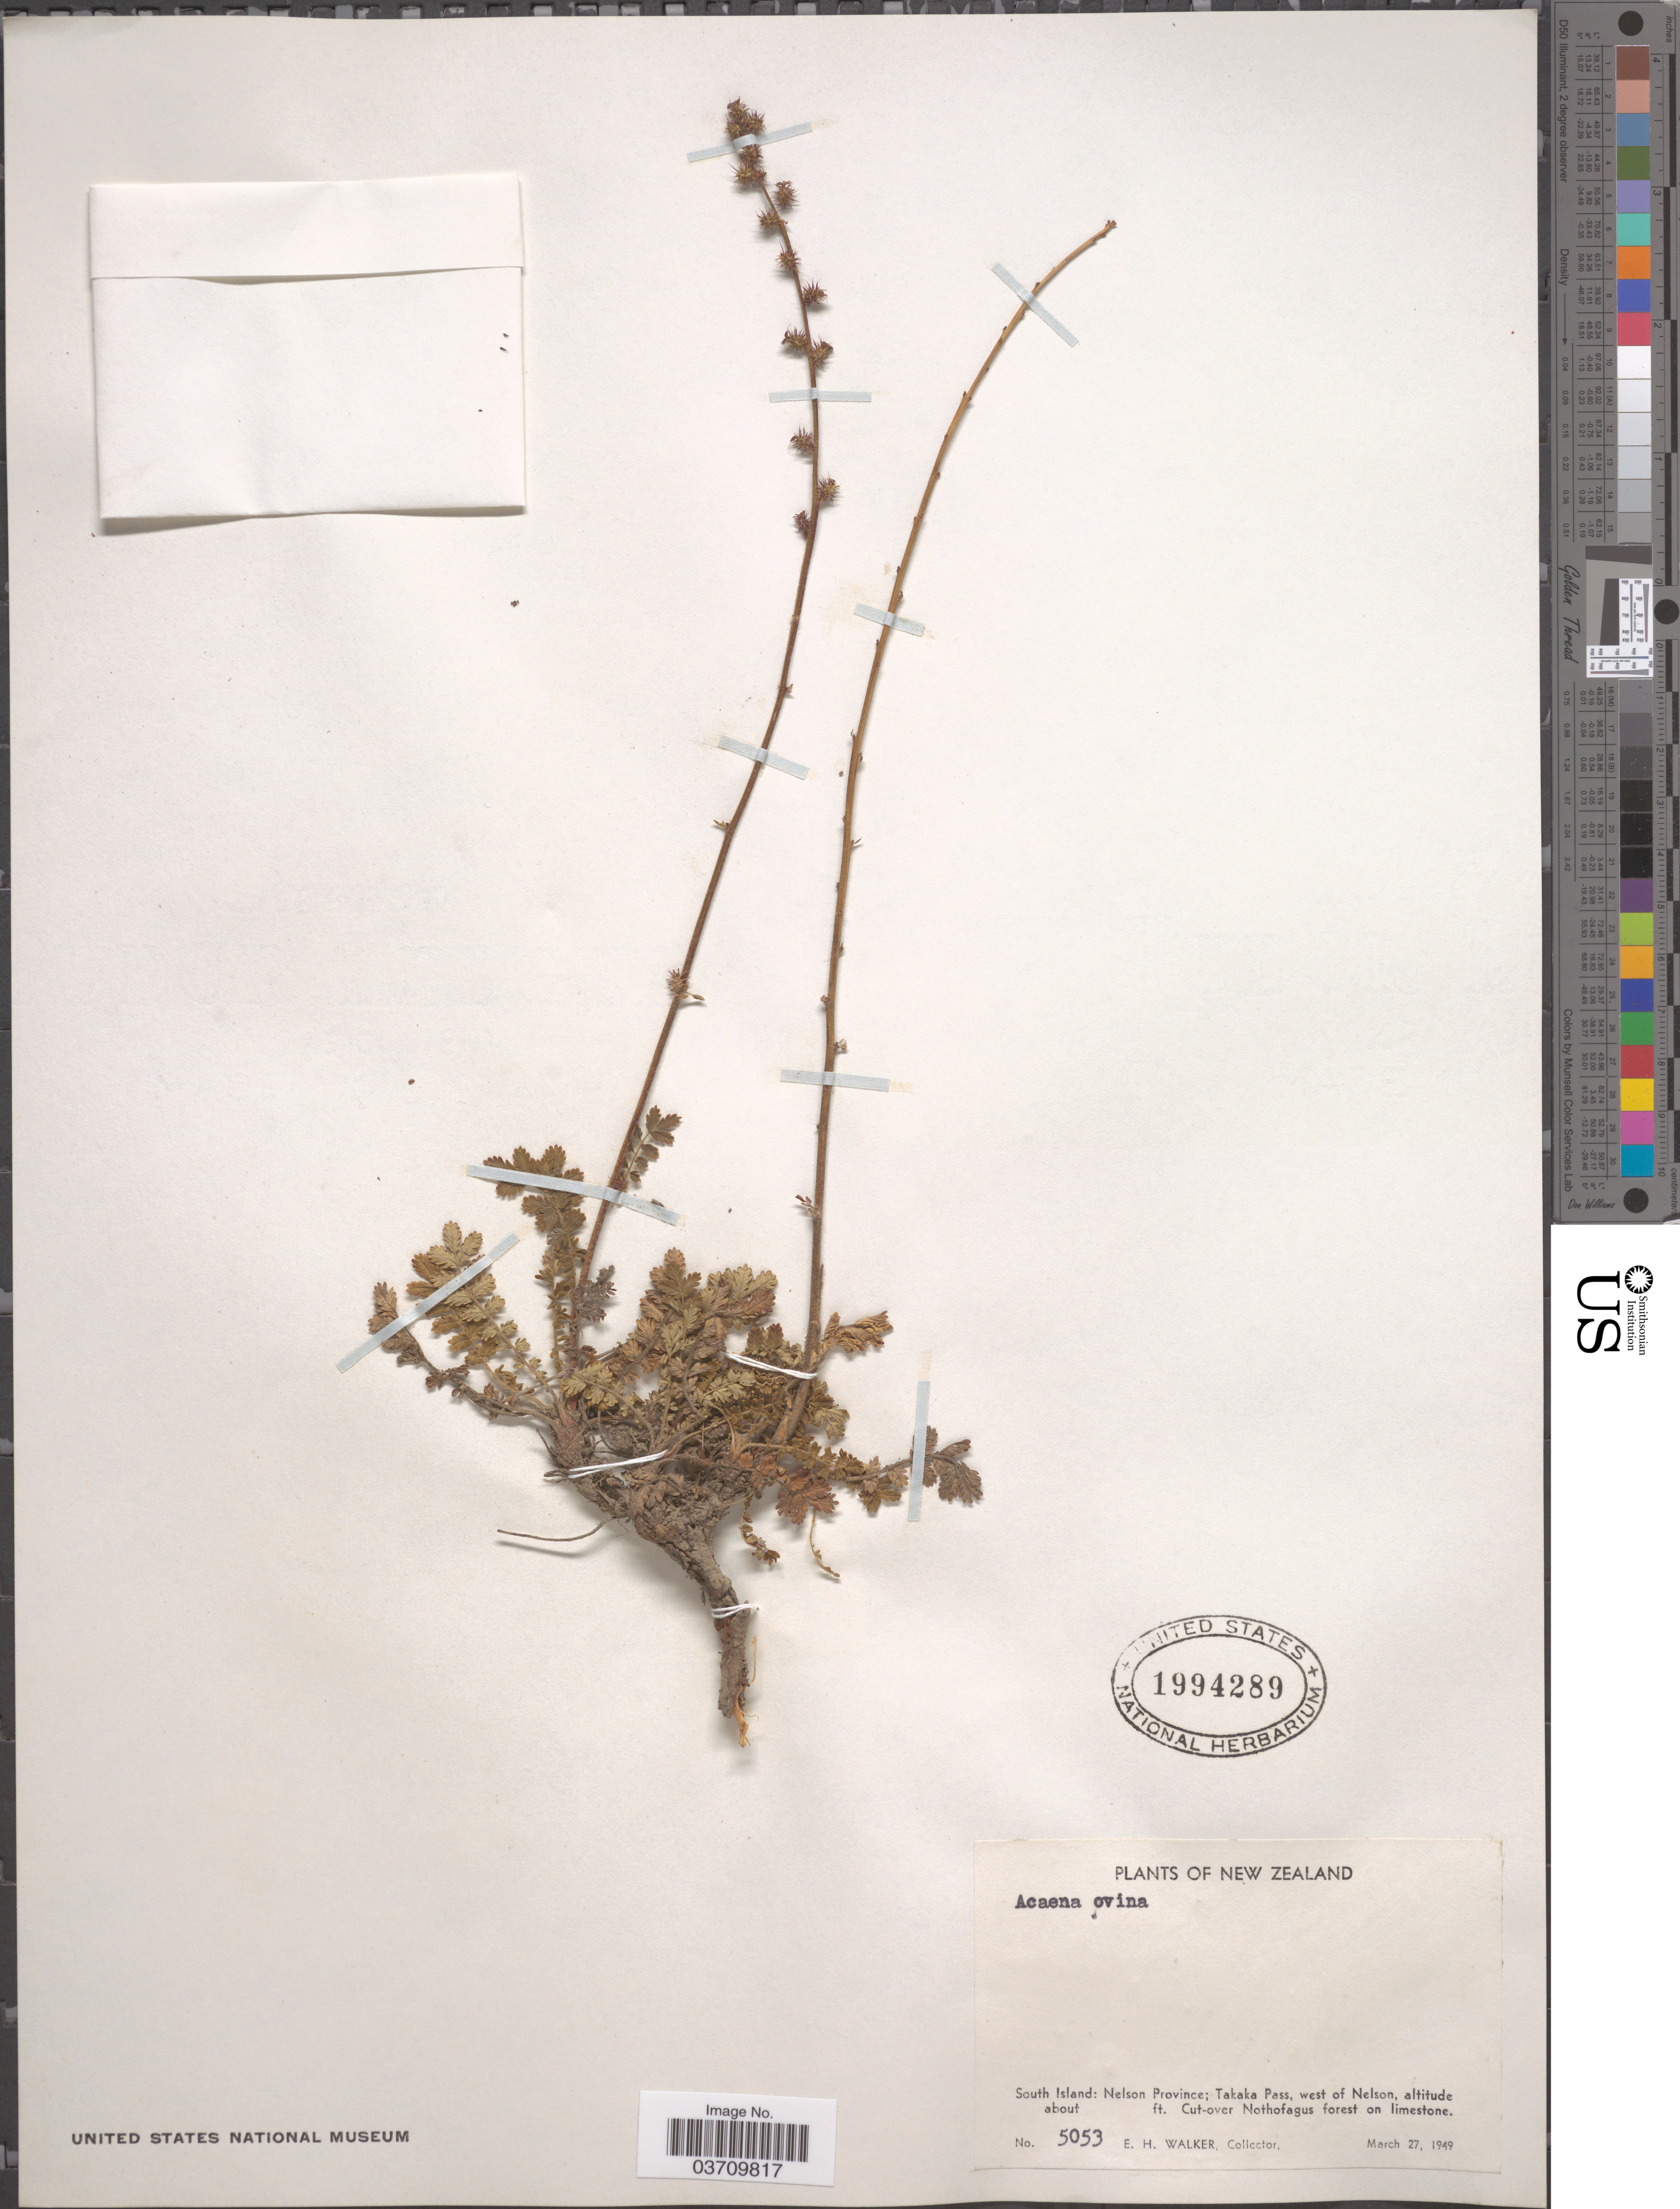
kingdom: Plantae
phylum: Tracheophyta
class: Magnoliopsida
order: Rosales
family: Rosaceae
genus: Acaena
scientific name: Acaena ovina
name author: A. Cunn.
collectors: E. H. Walker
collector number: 5053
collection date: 1949-03-27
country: New Zealand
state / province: Nelson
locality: South Island: Takaka Pass, west of Nelson.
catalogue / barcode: US 1994289